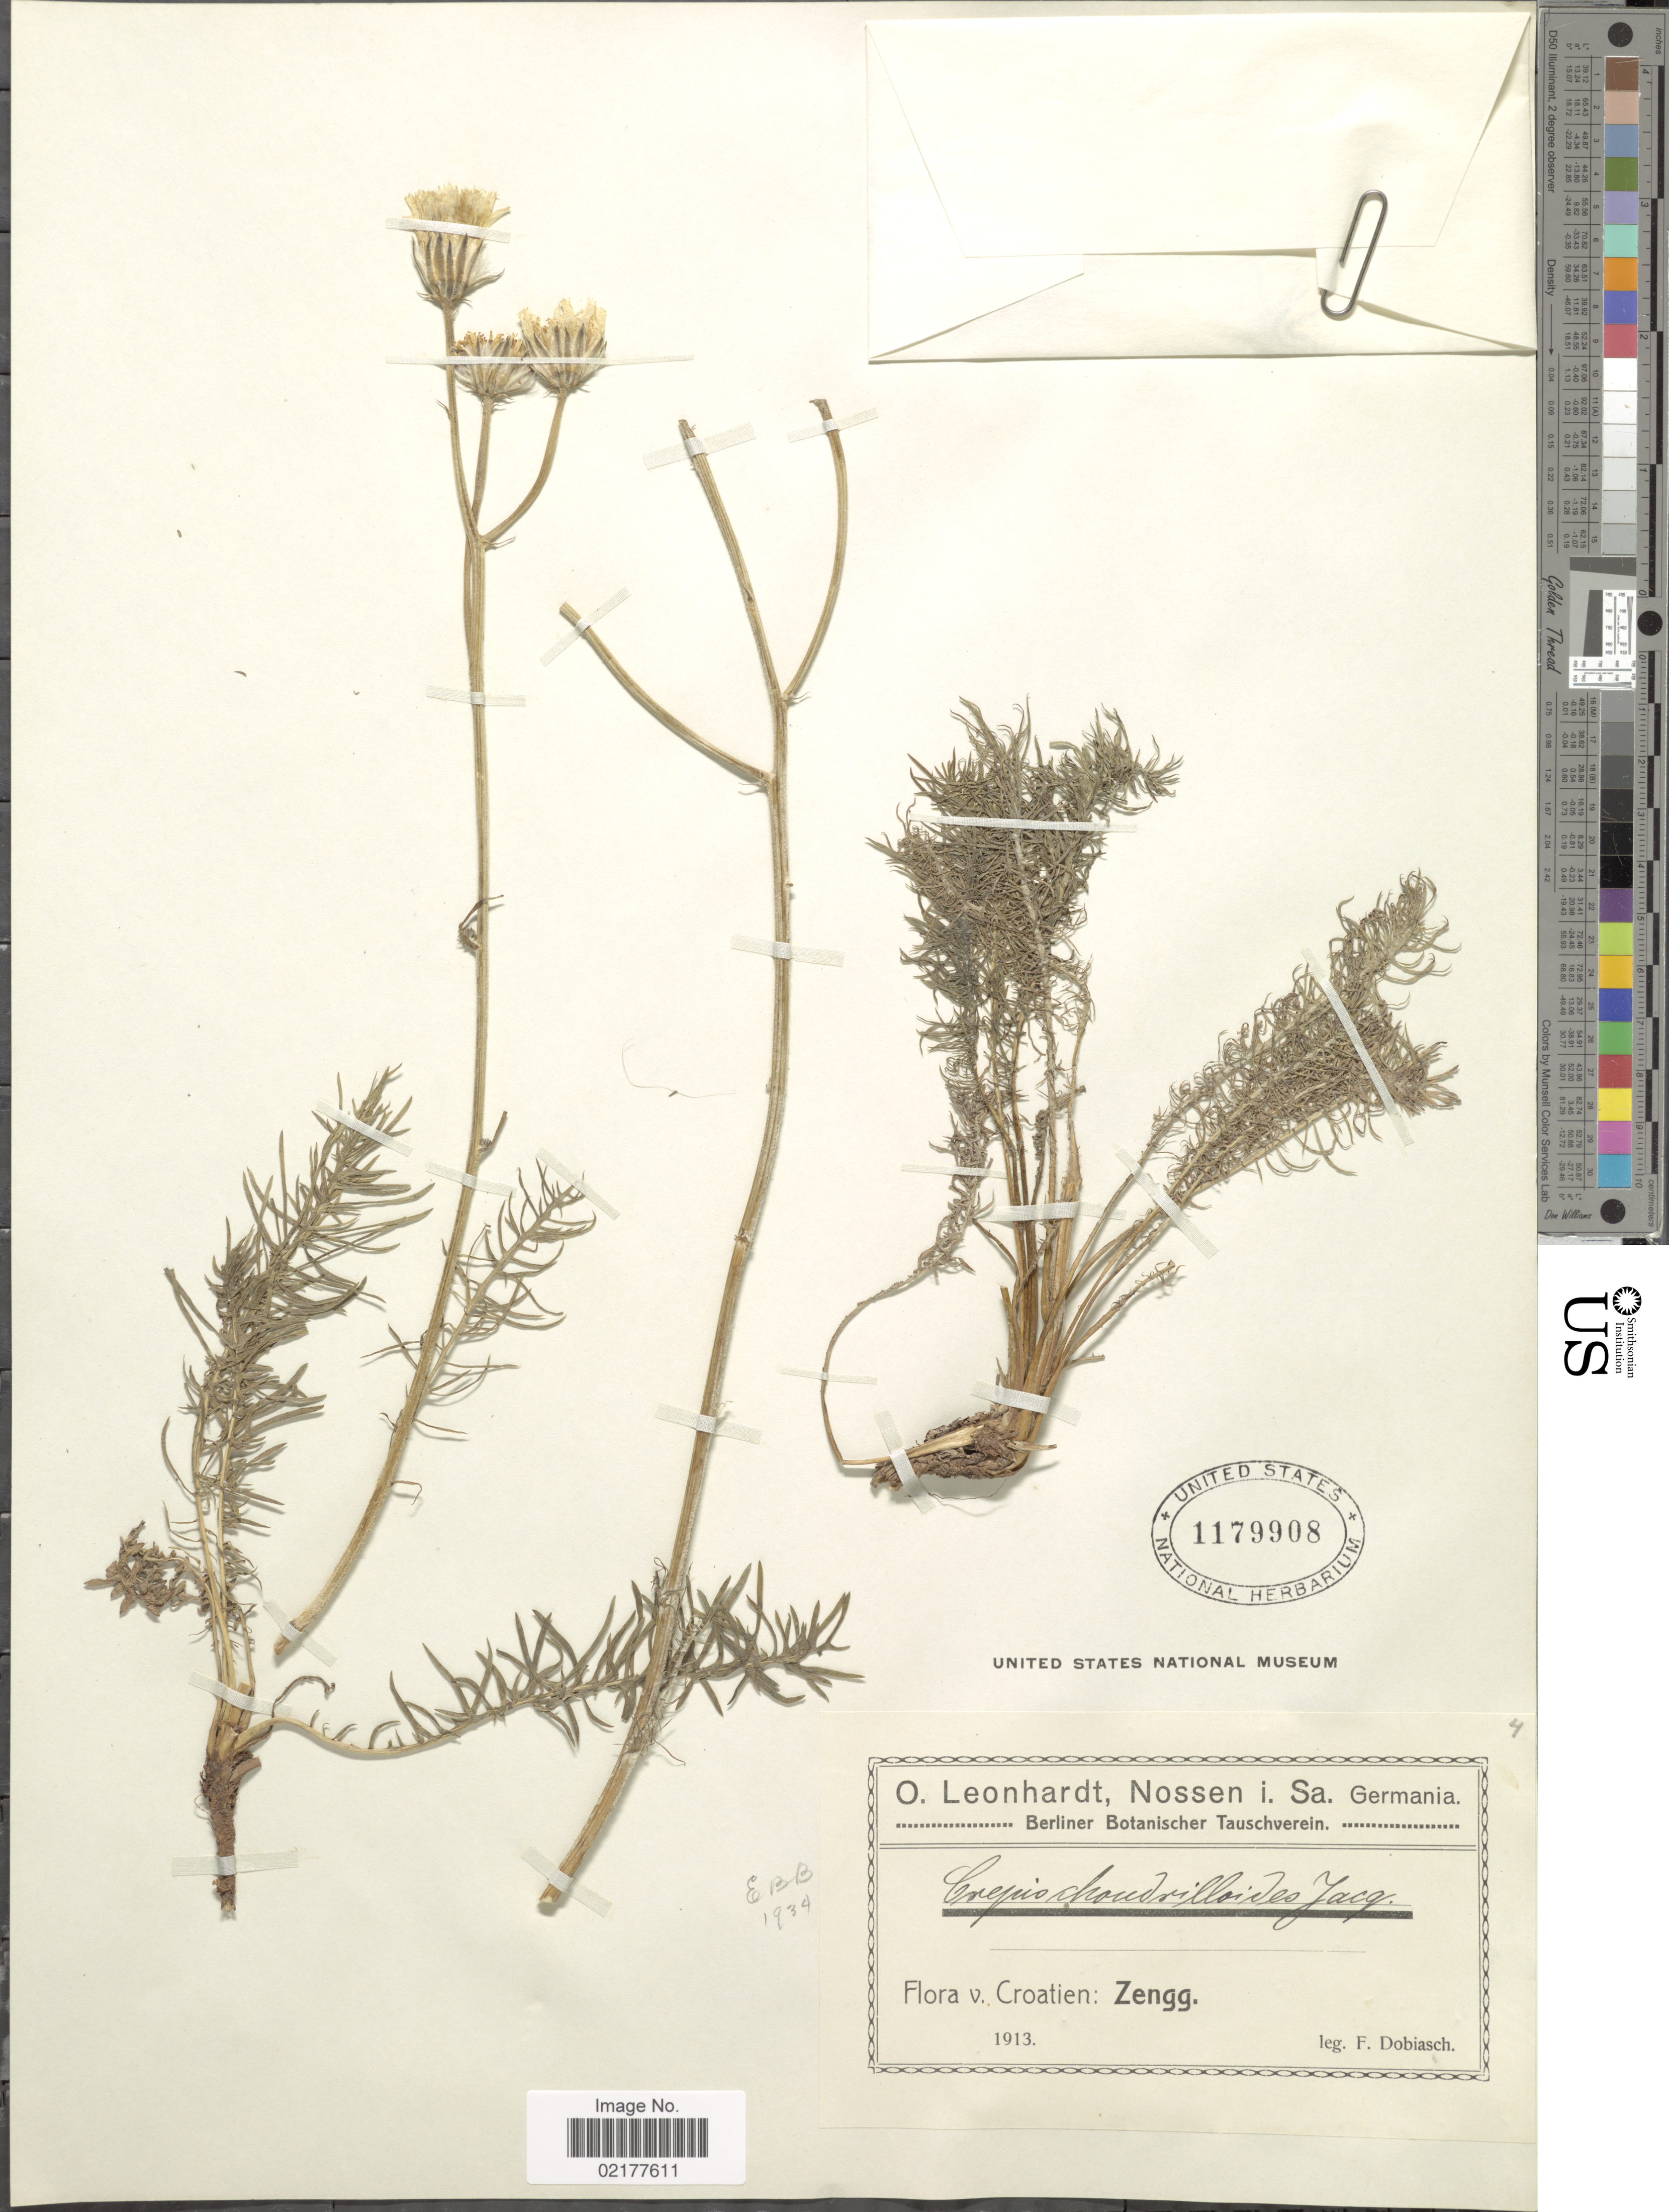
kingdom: Plantae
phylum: Tracheophyta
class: Magnoliopsida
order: Asterales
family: Asteraceae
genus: Crepis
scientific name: Crepis chondrilloides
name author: Jacq.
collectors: F. Dobiasch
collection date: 1913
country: Croatia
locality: Zengg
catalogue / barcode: US 1179908